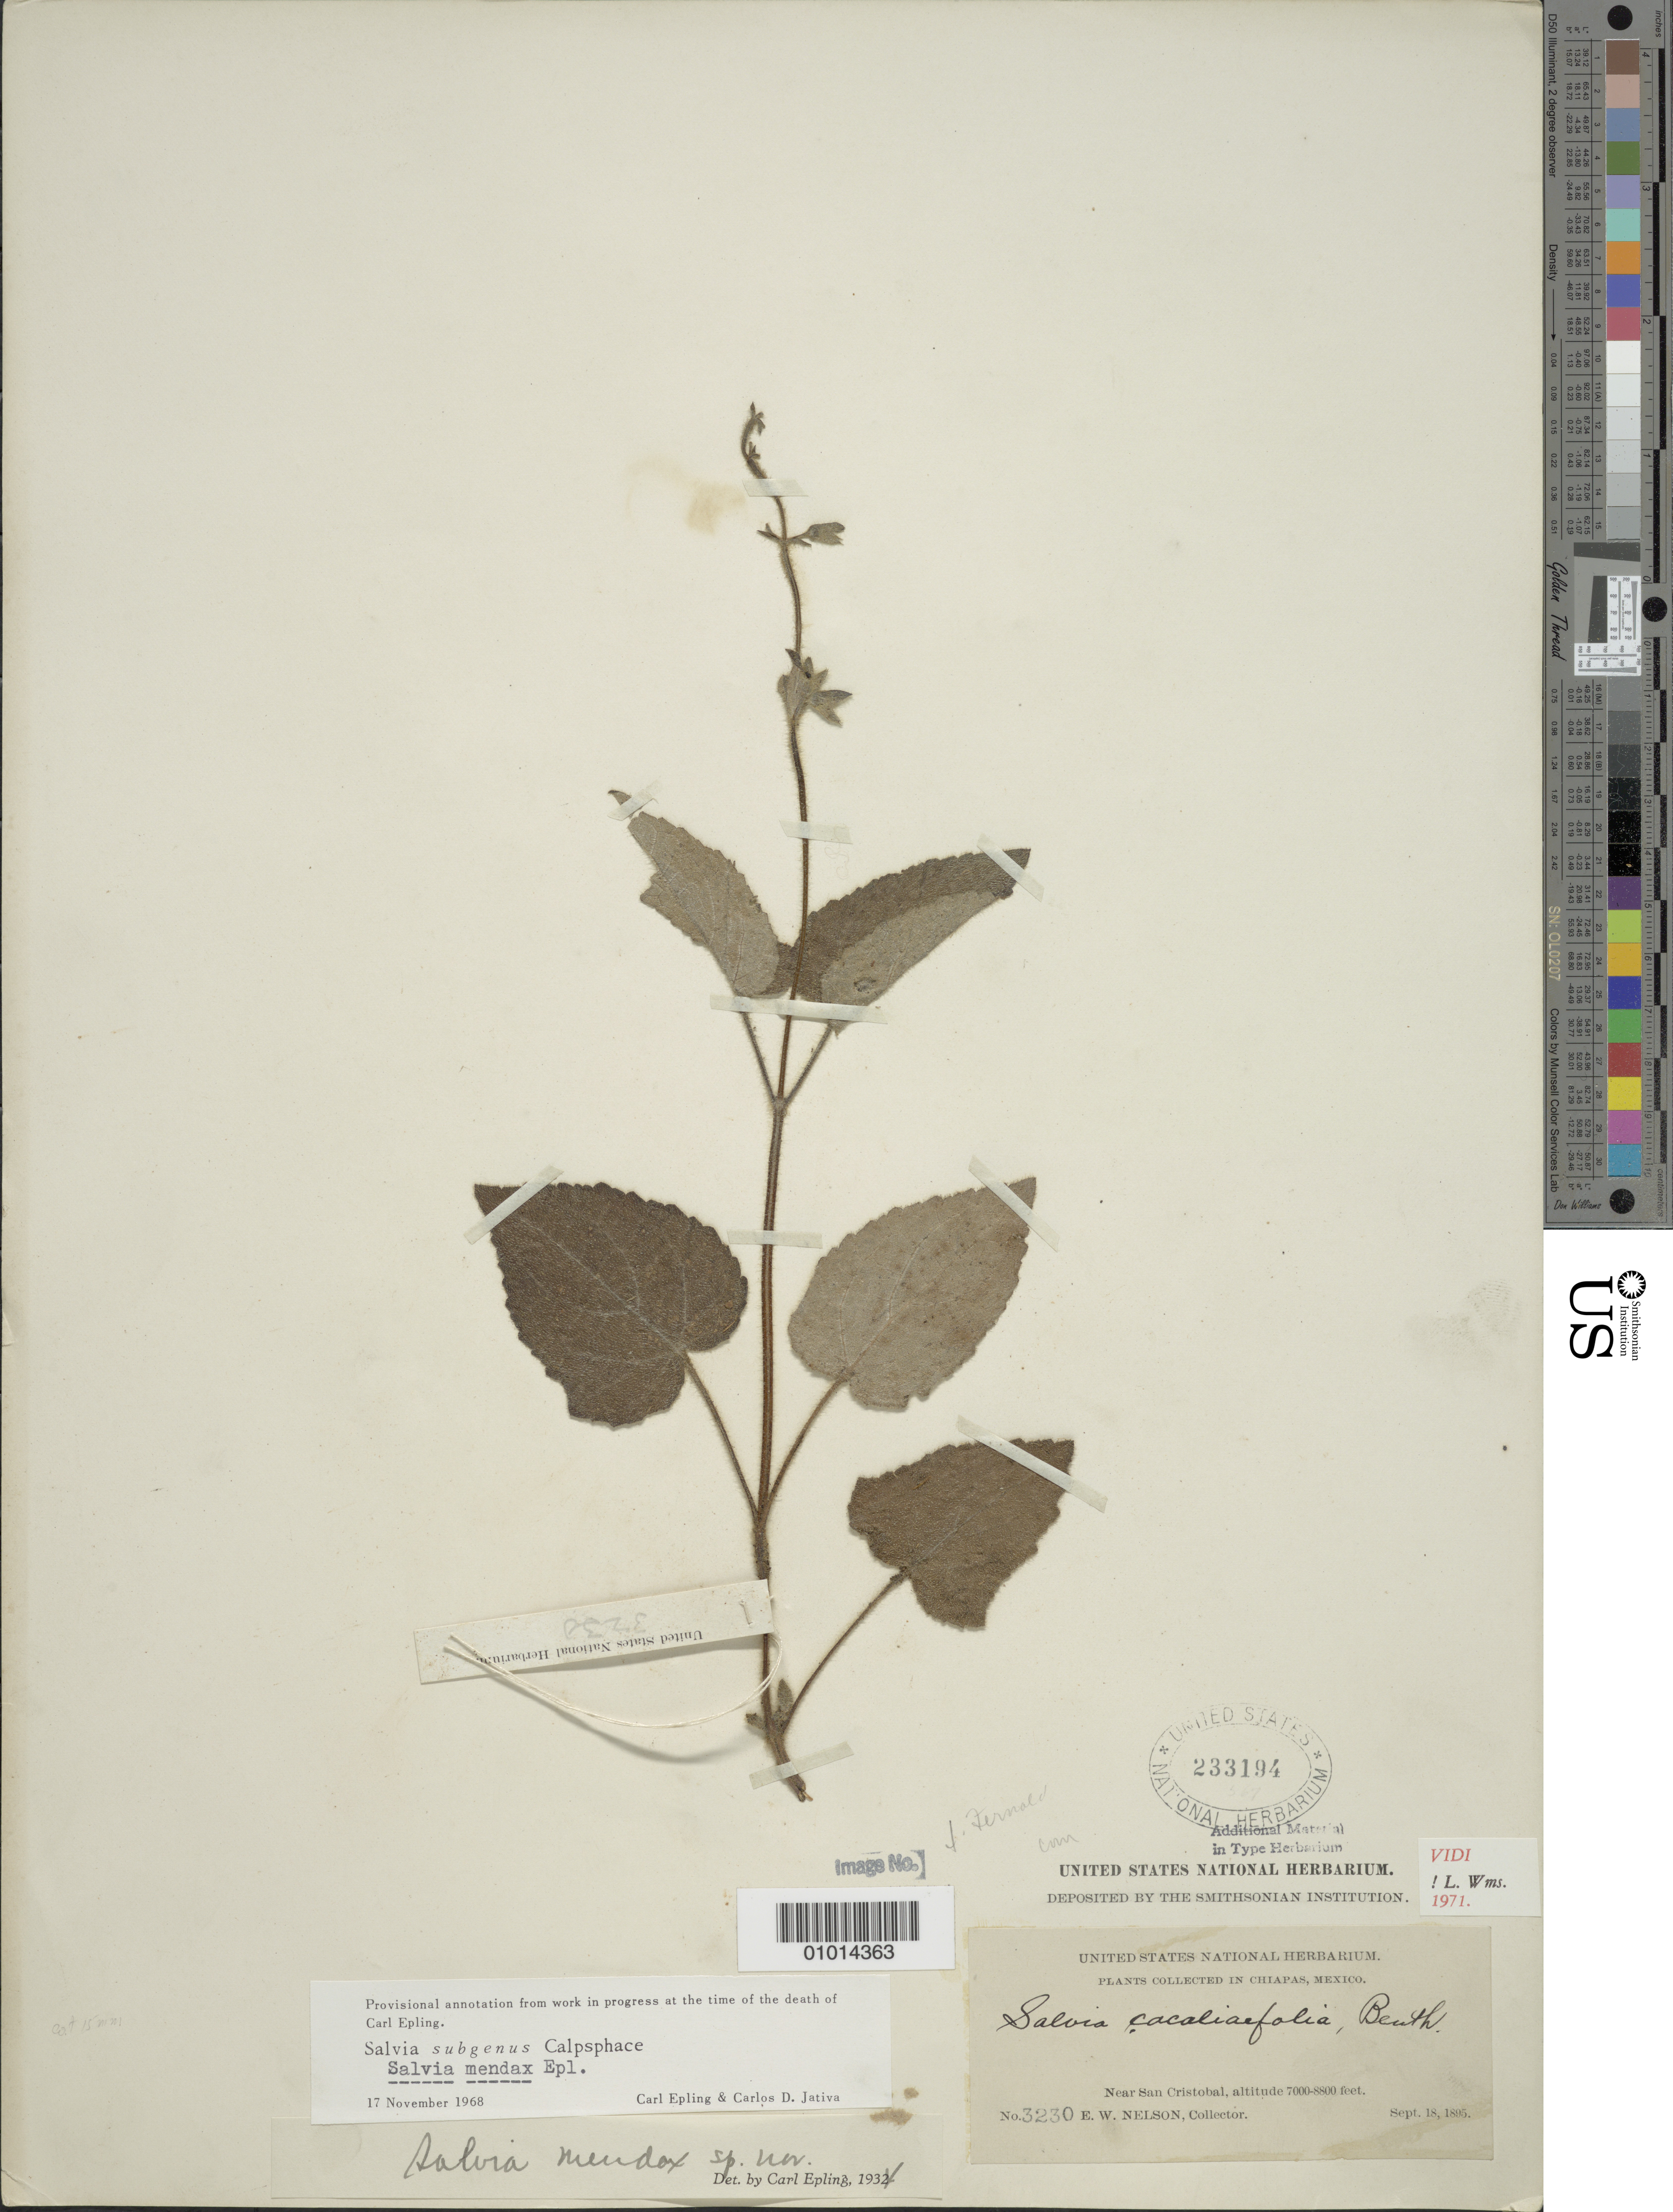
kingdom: Plantae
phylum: Tracheophyta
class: Magnoliopsida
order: Lamiales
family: Lamiaceae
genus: Salvia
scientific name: Salvia cacaliifolia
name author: Benth.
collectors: E. W. Nelson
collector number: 3230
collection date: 1895-09-18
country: Mexico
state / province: Chiapas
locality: Near San Cristobal.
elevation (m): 2134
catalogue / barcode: US 233194